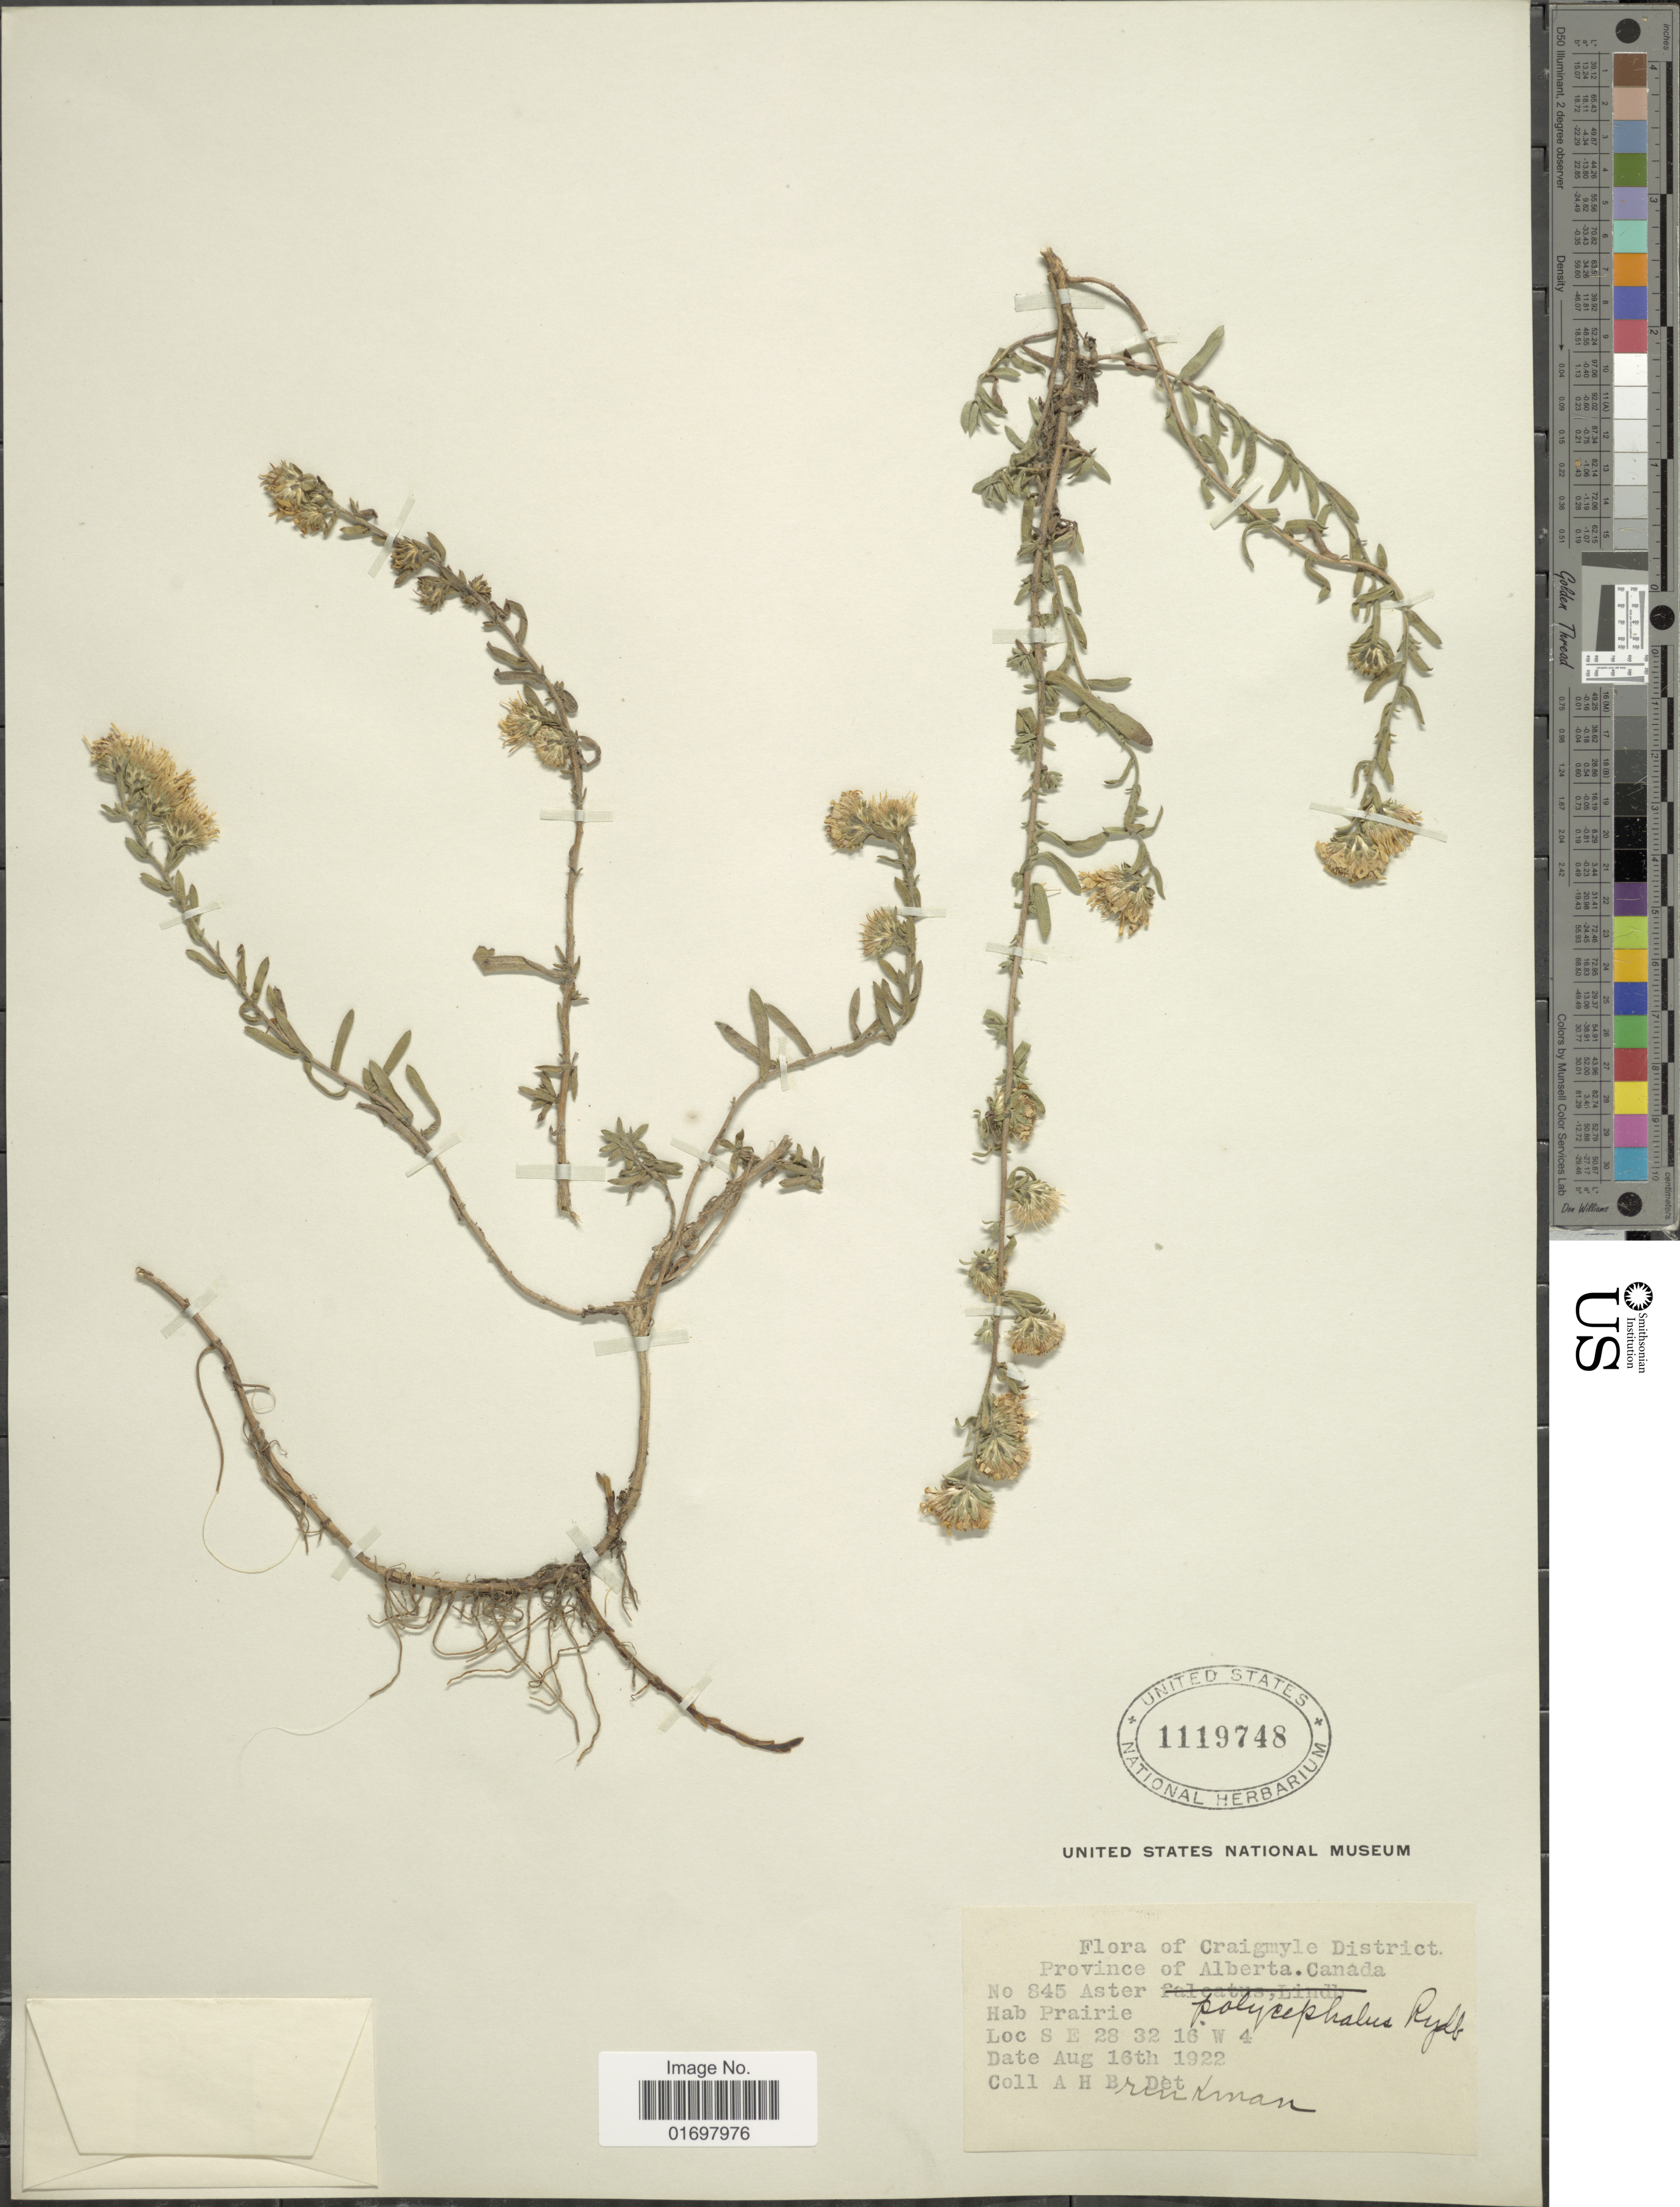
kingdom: Plantae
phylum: Tracheophyta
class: Magnoliopsida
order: Asterales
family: Asteraceae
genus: Symphyotrichum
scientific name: Symphyotrichum falcatum var. commutatum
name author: (Torr. & A. Gray) G.L. Nesom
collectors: A. Brinkman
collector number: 845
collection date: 1922-08-16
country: Canada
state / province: Alberta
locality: Alberta, Canada, S E 28 32 16 W 4. Craigmyle District.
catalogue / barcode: US 1119748